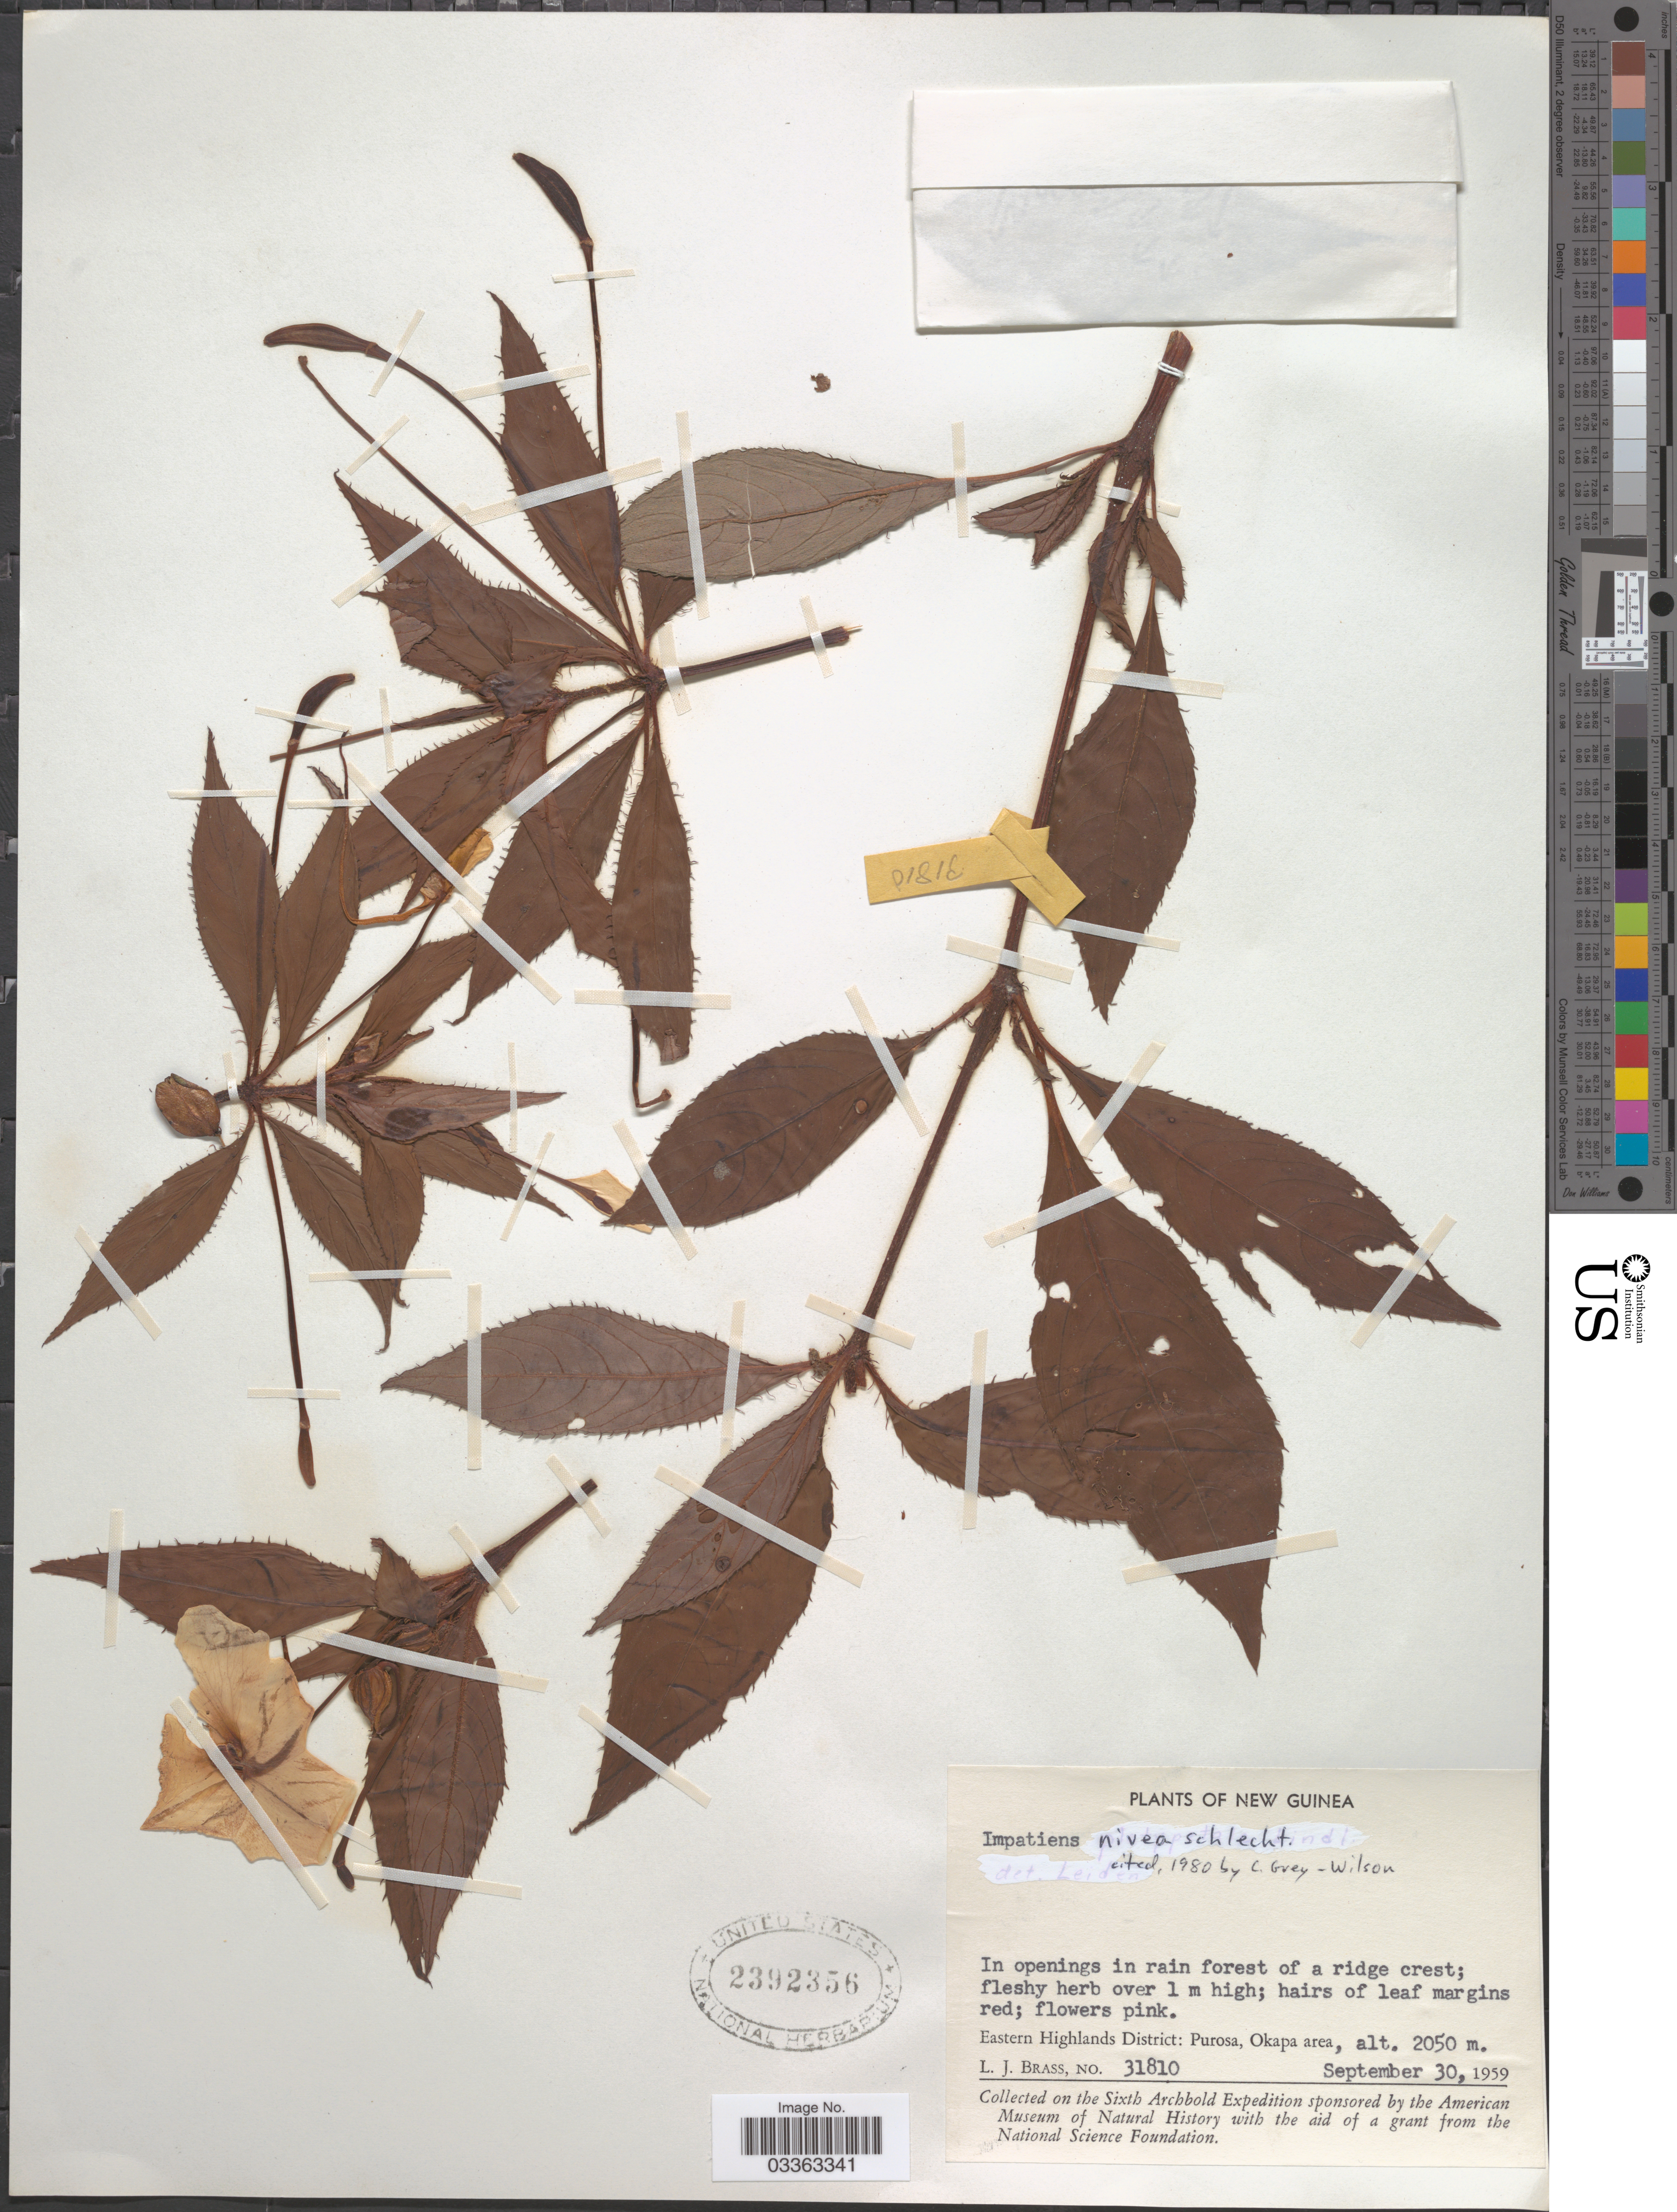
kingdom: Plantae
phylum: Tracheophyta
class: Magnoliopsida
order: Ericales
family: Balsaminaceae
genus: Impatiens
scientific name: Impatiens nivea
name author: Schltr.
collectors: L. J. Brass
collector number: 31810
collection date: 1959-09-30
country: Papua New Guinea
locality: New Guinea. Eastern Highlands District: Purosa, Okapa area.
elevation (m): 2050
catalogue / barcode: US 2392356